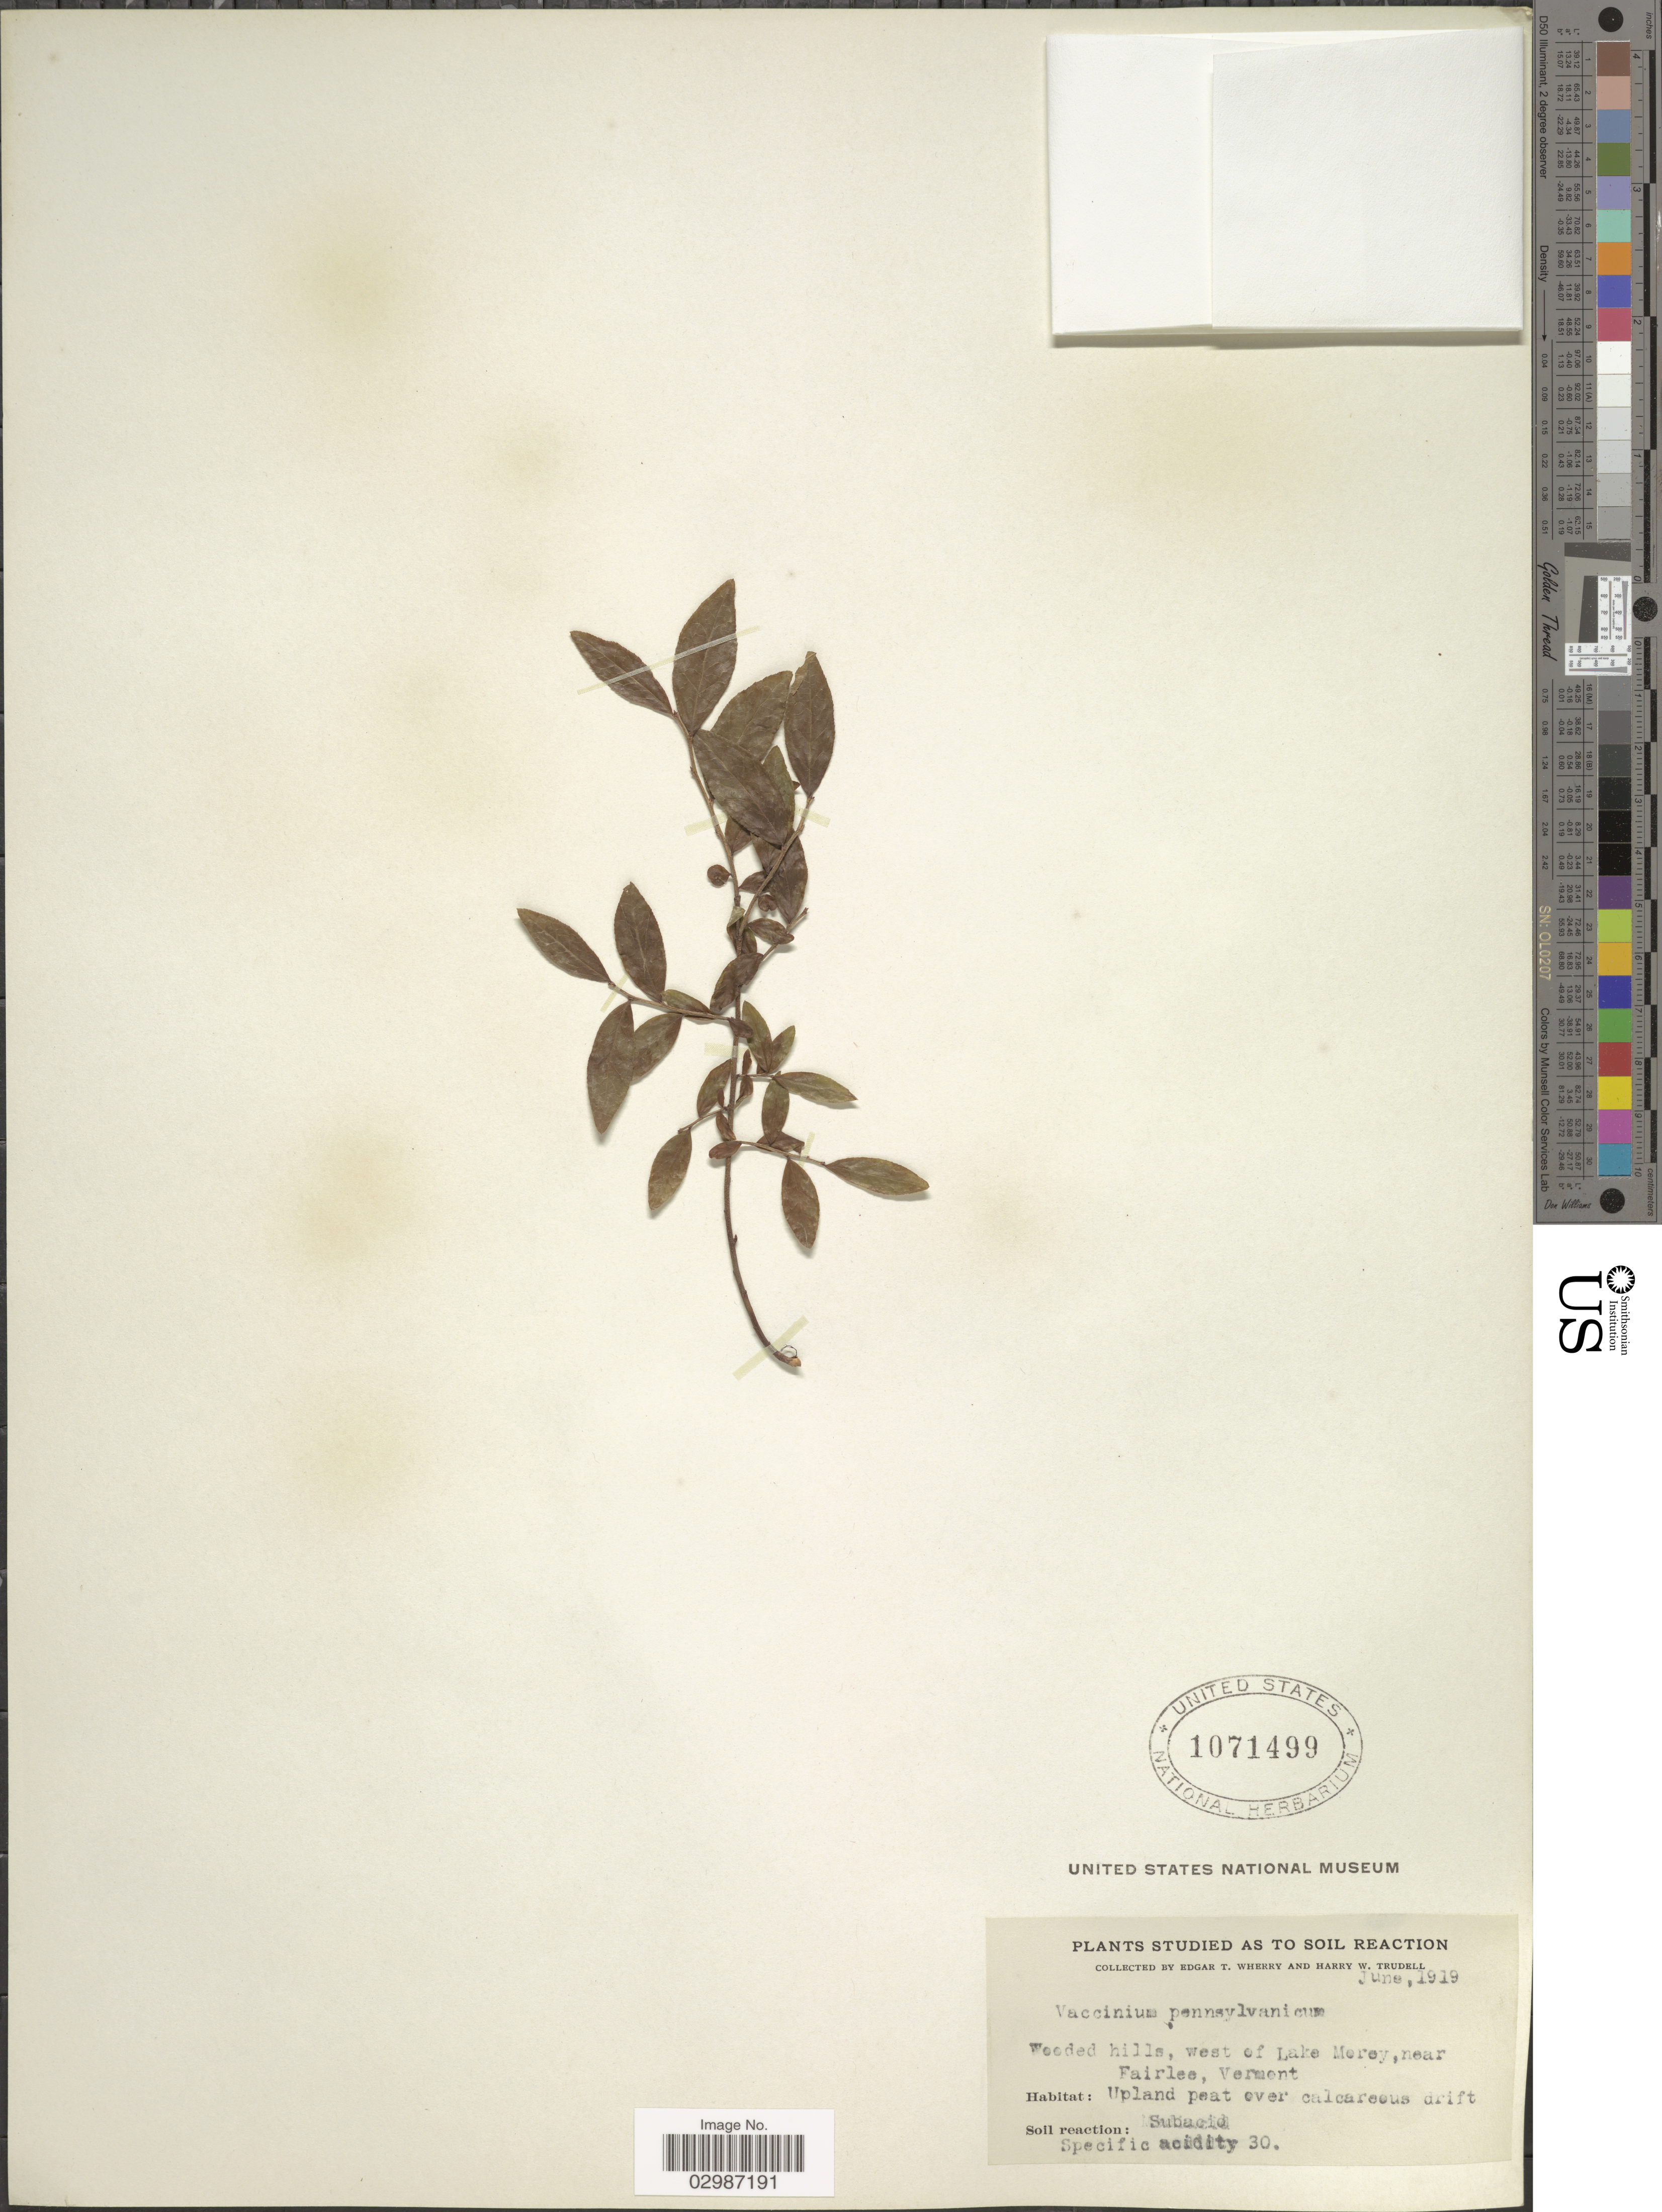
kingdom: Plantae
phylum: Tracheophyta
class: Magnoliopsida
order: Ericales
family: Ericaceae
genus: Vaccinium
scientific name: Vaccinium angustifolium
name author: Aiton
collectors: E. T. Wherry & H. Trudell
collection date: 1919-06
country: United States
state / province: Vermont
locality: Wooded hills, west of Lake Morey, near Fairlee.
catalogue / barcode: US 1071499